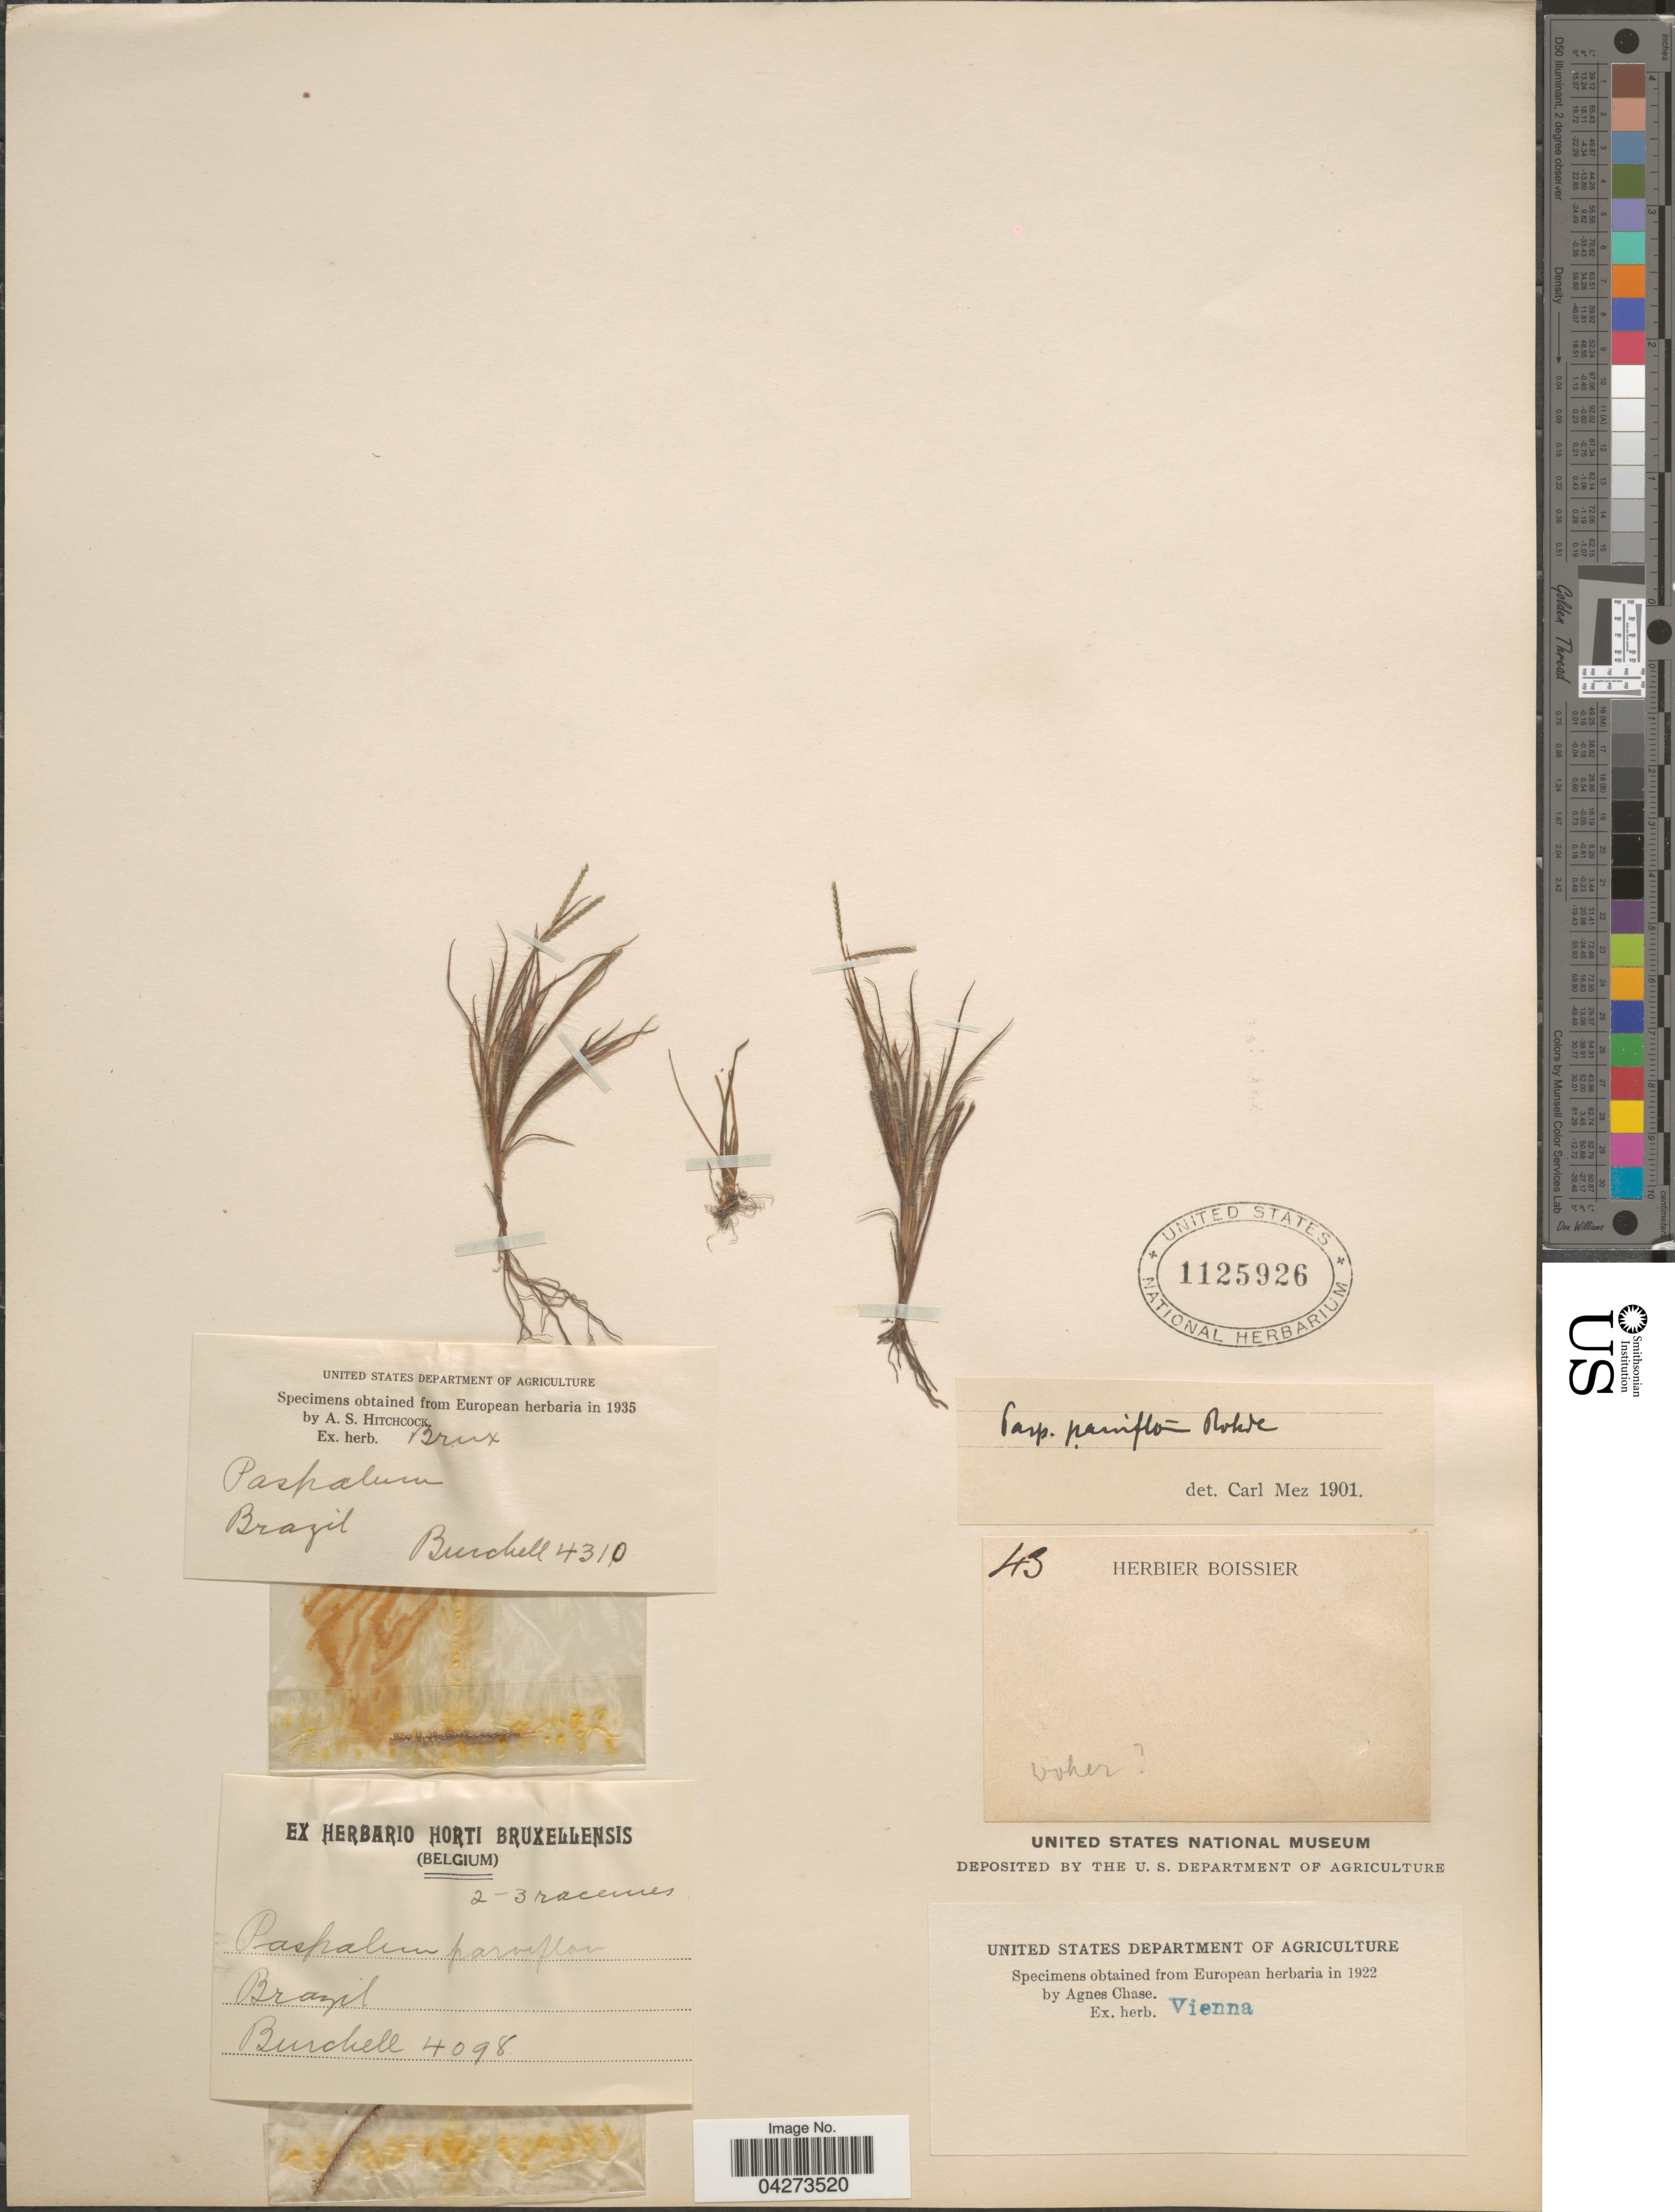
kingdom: Plantae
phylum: Tracheophyta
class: Liliopsida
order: Poales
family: Poaceae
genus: Paspalum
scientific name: Paspalum parviflorum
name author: Rohde ex Flüggé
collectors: -- Burchell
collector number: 4098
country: Brazil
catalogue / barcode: US 1125926-2